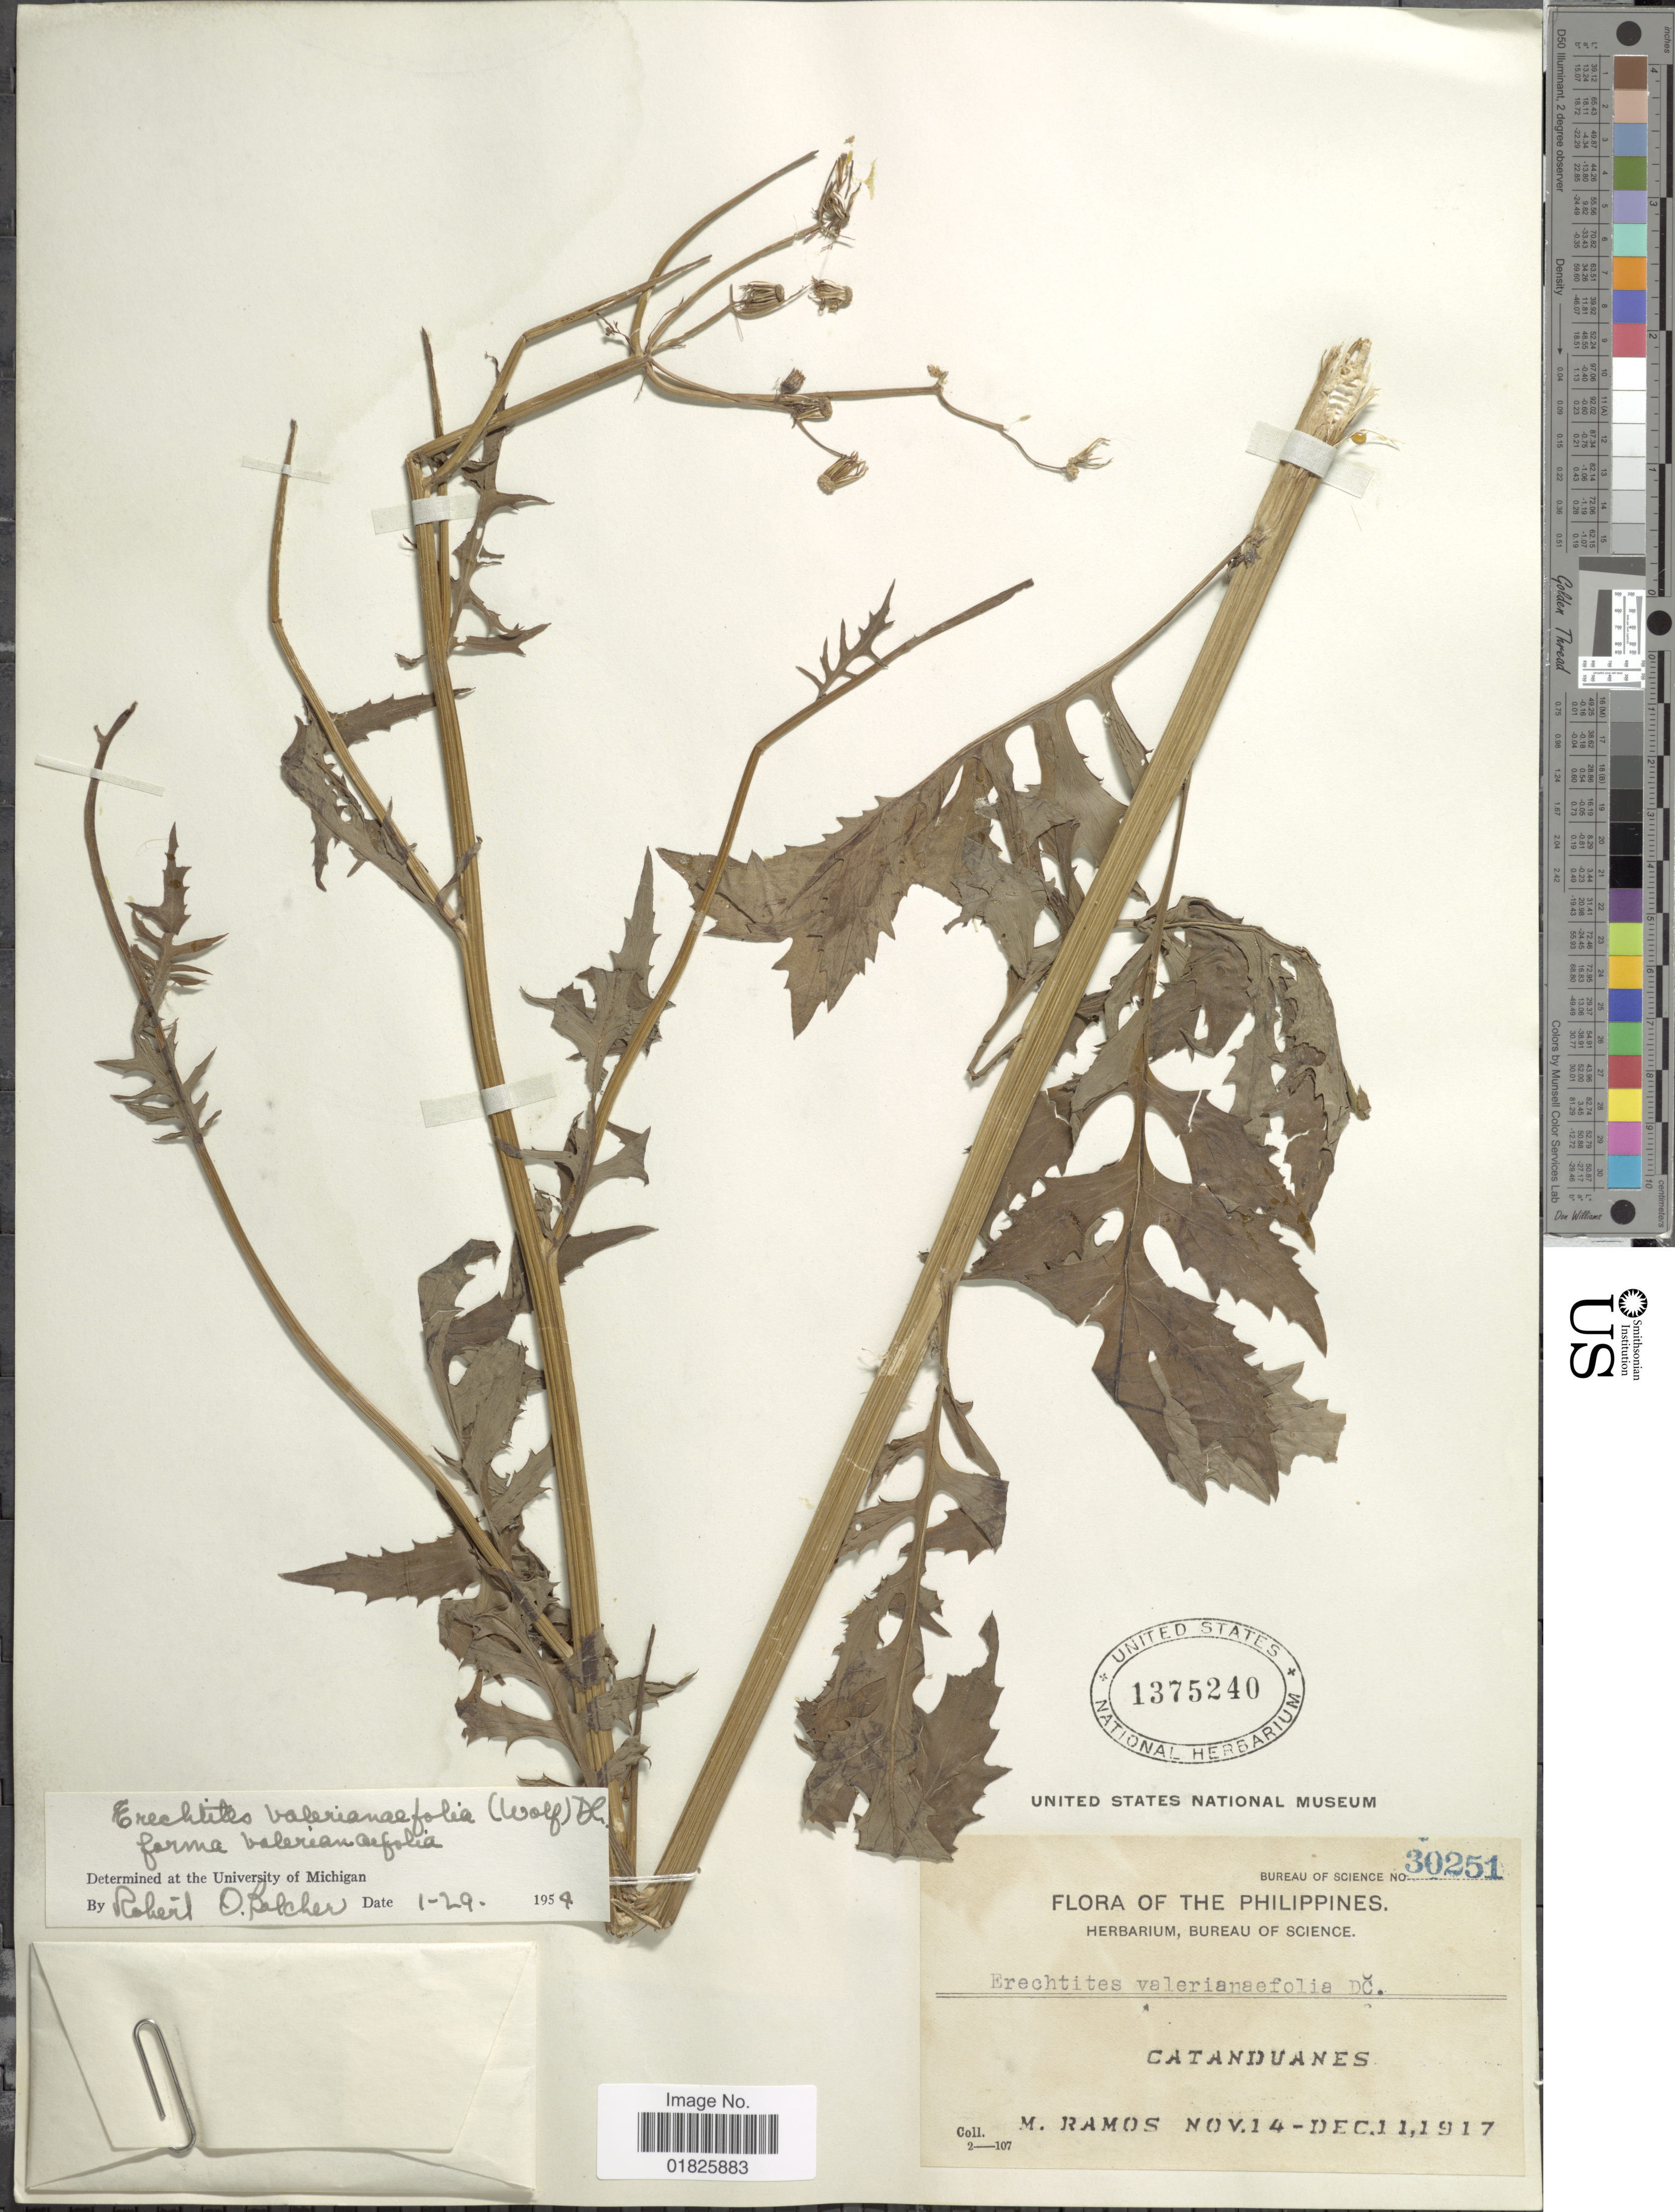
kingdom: Plantae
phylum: Tracheophyta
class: Magnoliopsida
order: Asterales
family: Asteraceae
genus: Erechtites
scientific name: Erechtites valerianifolius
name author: (Link ex Spreng.) DC.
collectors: M. Ramos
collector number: Bureau of Science 30251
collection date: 1917-11-14/1917-12-11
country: Philippines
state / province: Bicol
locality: Catanduanes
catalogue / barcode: US 1375240